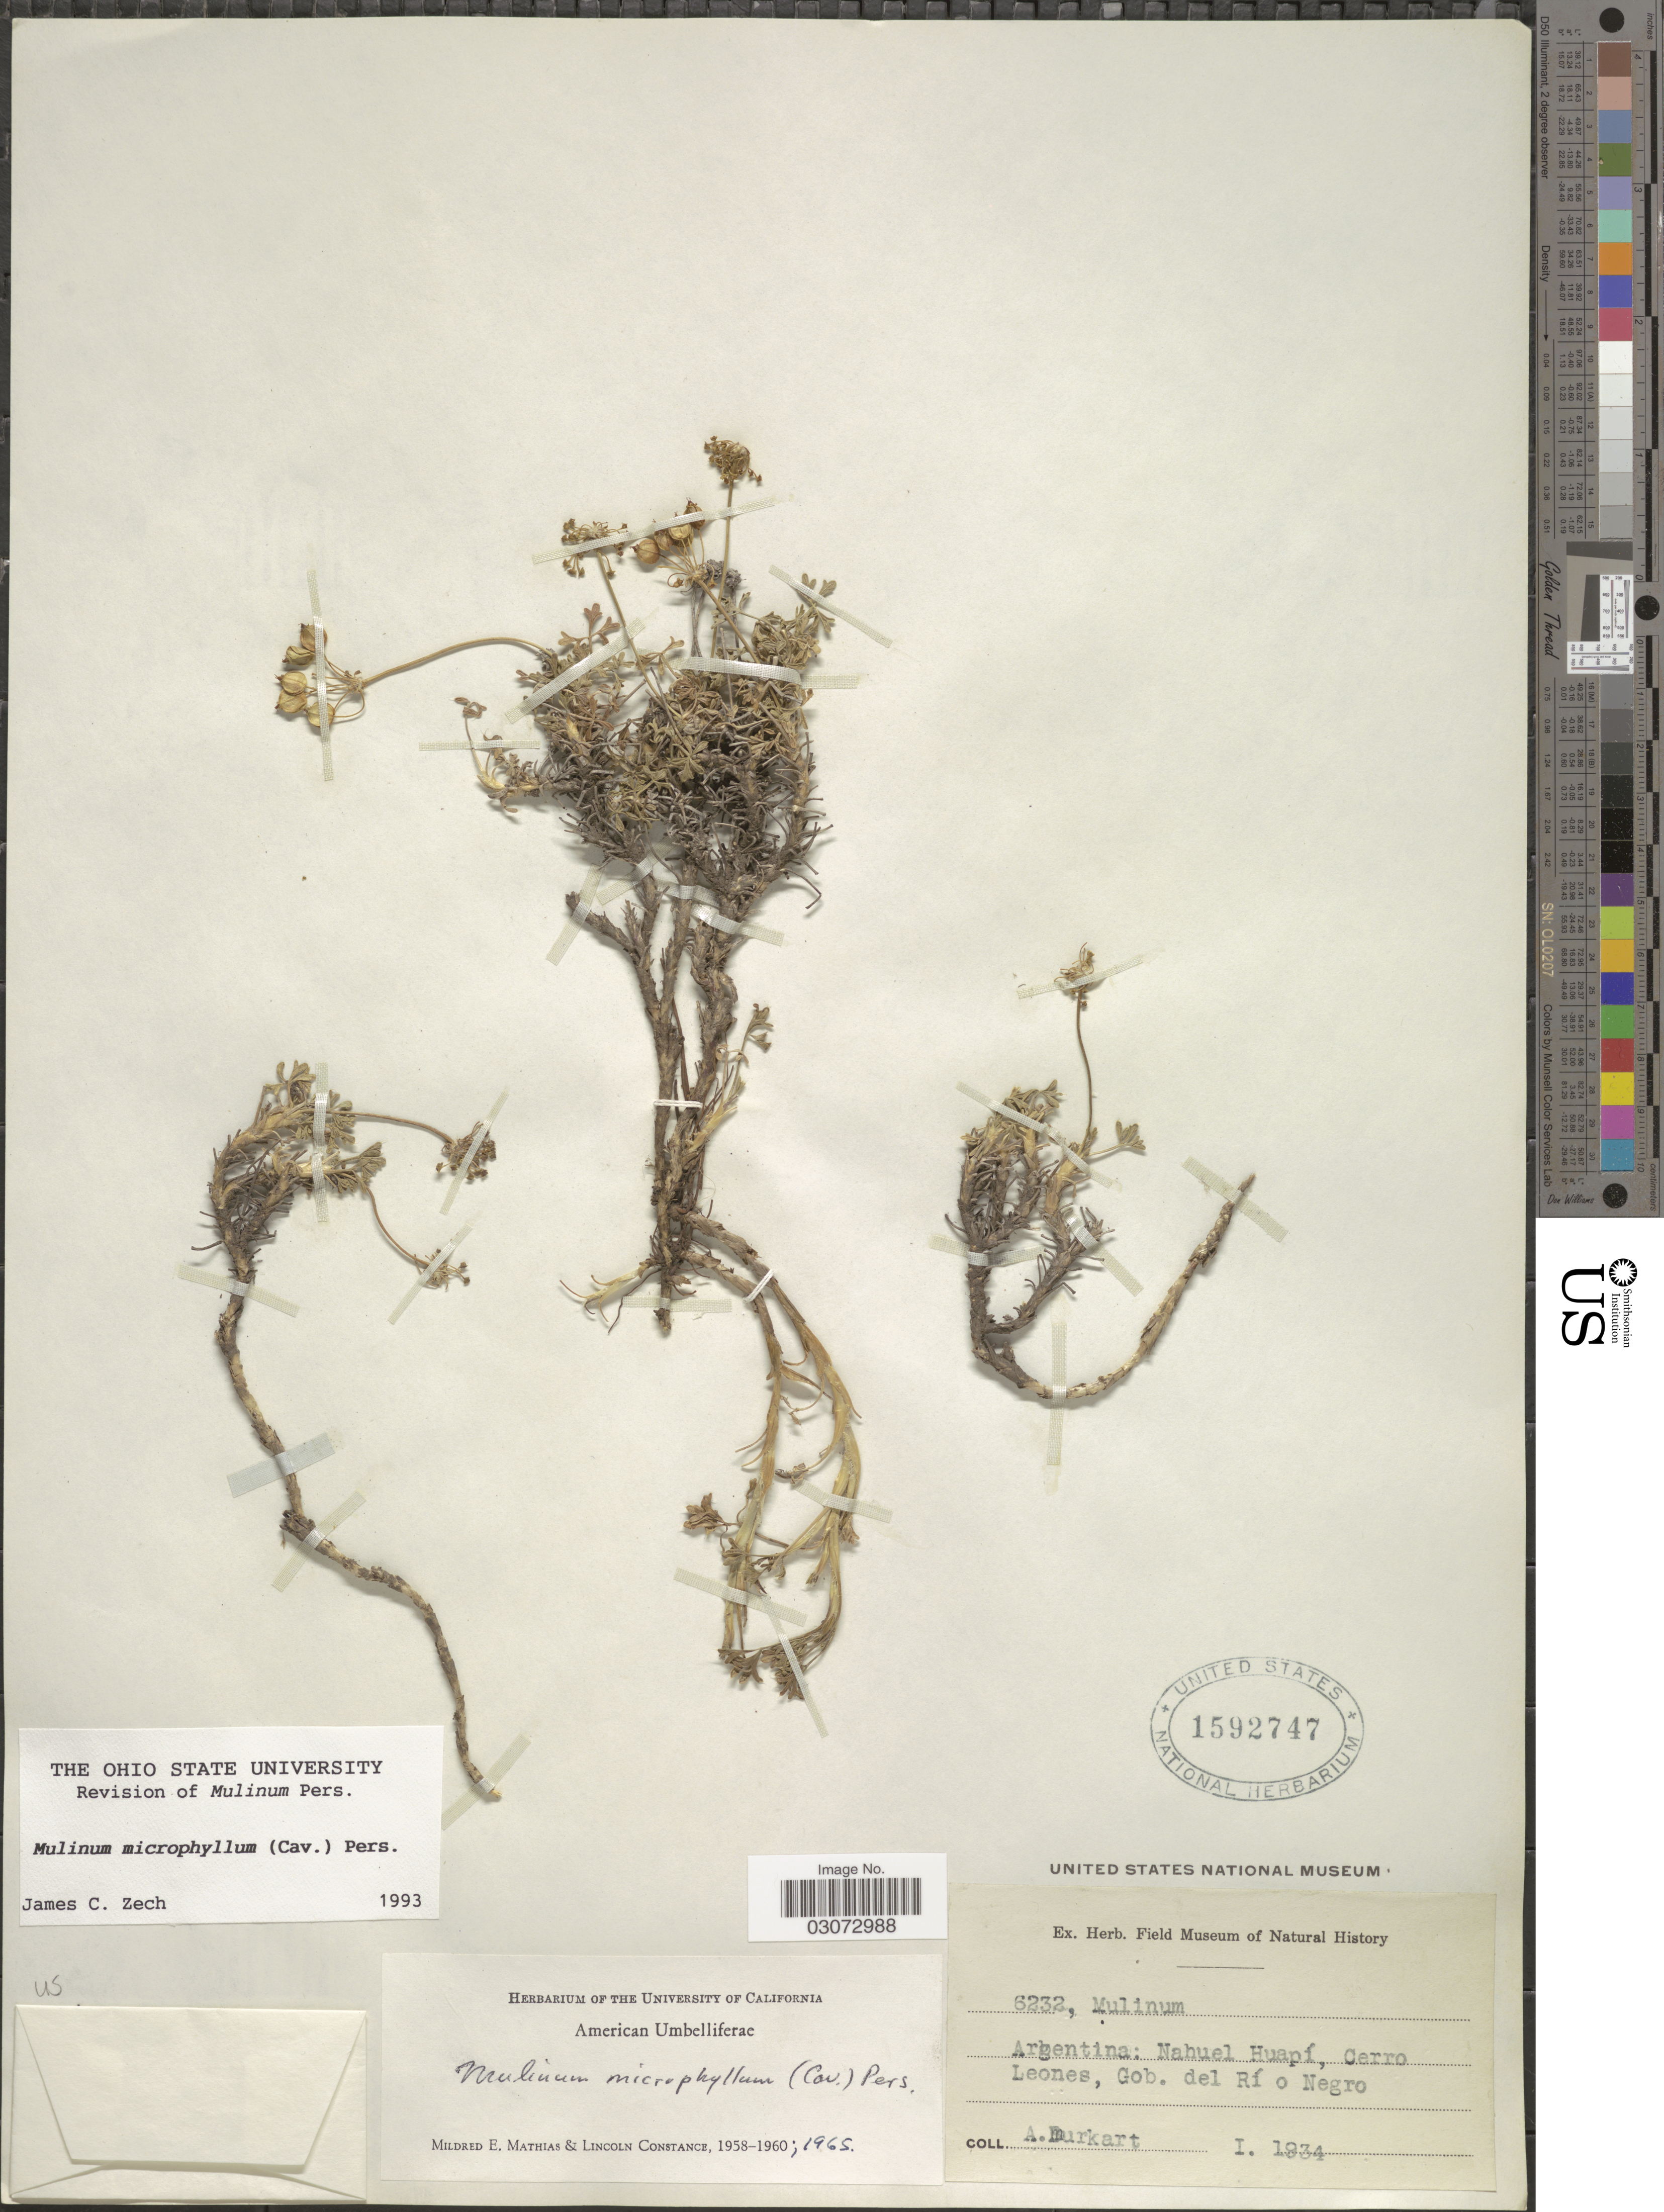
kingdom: Plantae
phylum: Tracheophyta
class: Magnoliopsida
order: Apiales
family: Apiaceae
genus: Mulinum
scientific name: Mulinum microphyllum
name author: Pers.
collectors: A. E. Burkart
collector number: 6232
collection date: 1934-01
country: Argentina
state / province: Rio Negro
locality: Nahuel Huapí, Cerro Leones, Gob. del Rí o Negro.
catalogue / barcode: US 1592747